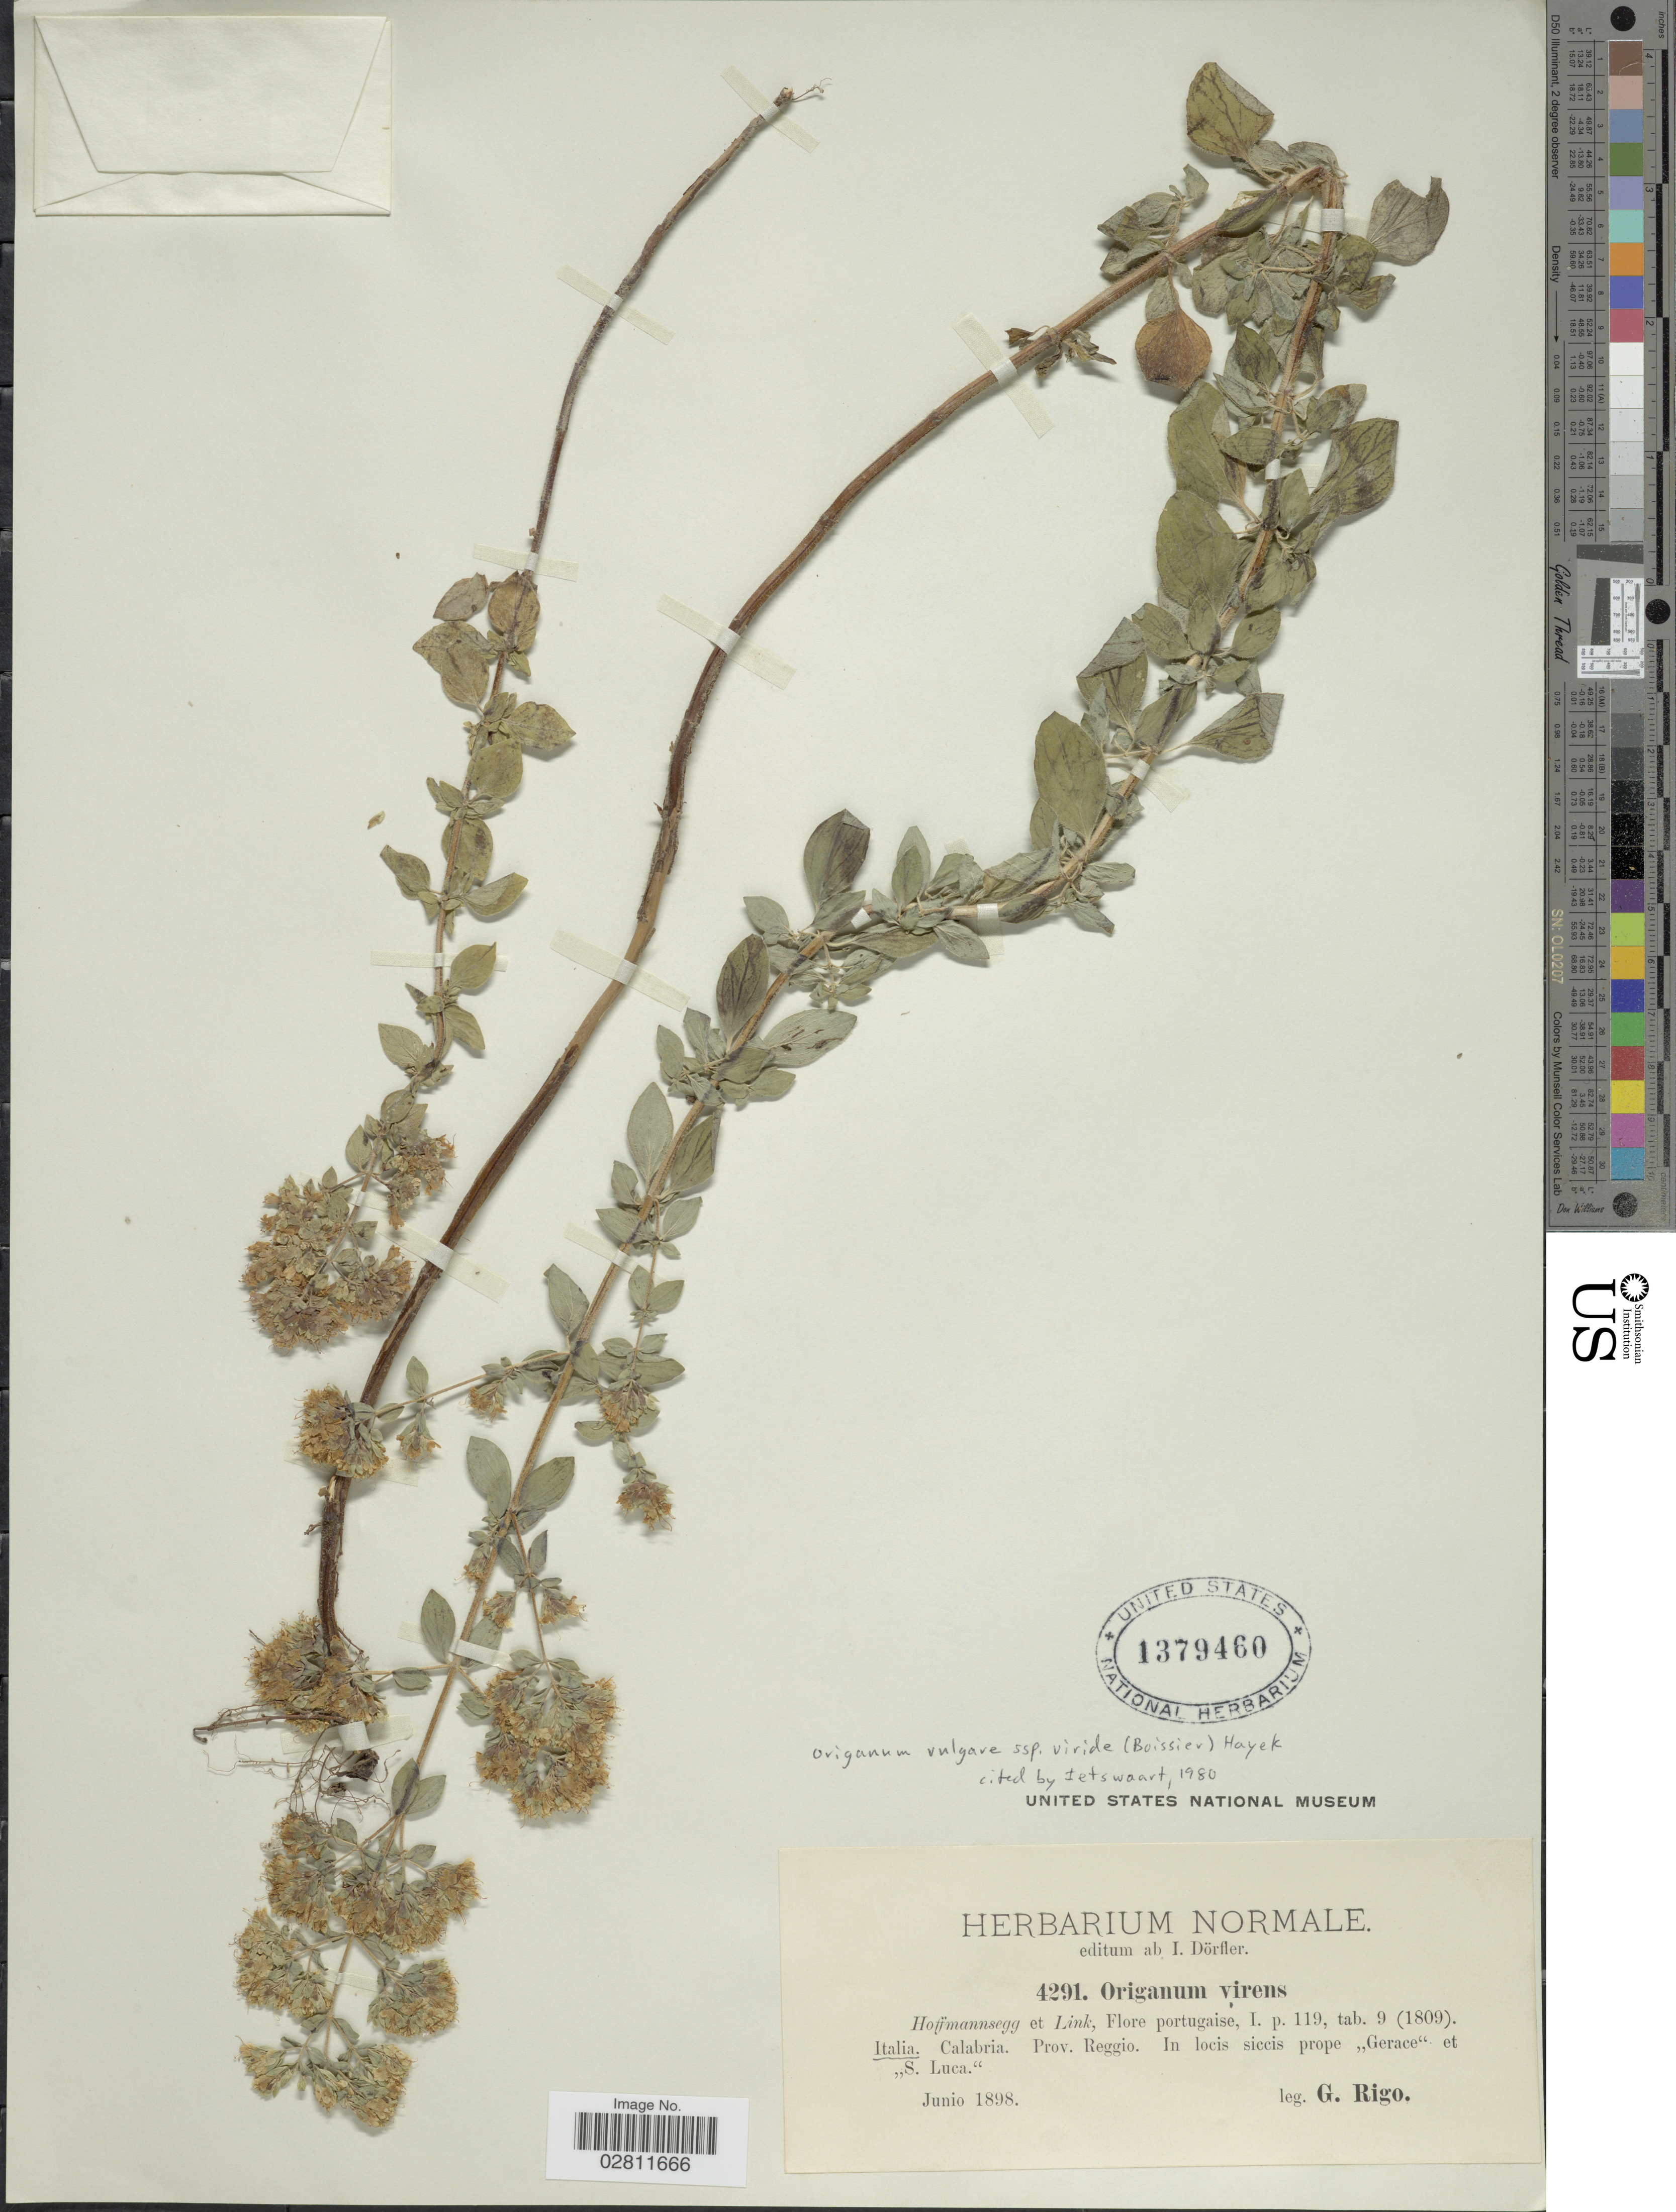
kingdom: Plantae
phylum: Tracheophyta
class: Magnoliopsida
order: Lamiales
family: Lamiaceae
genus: Origanum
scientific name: Origanum vulgare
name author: L.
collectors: G. Rigo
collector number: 4291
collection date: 1898-06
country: Italy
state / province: Calabria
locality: Prov. Reggio. In locis siccis prope "Gerace" et "S. Luca."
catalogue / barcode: US 1379460